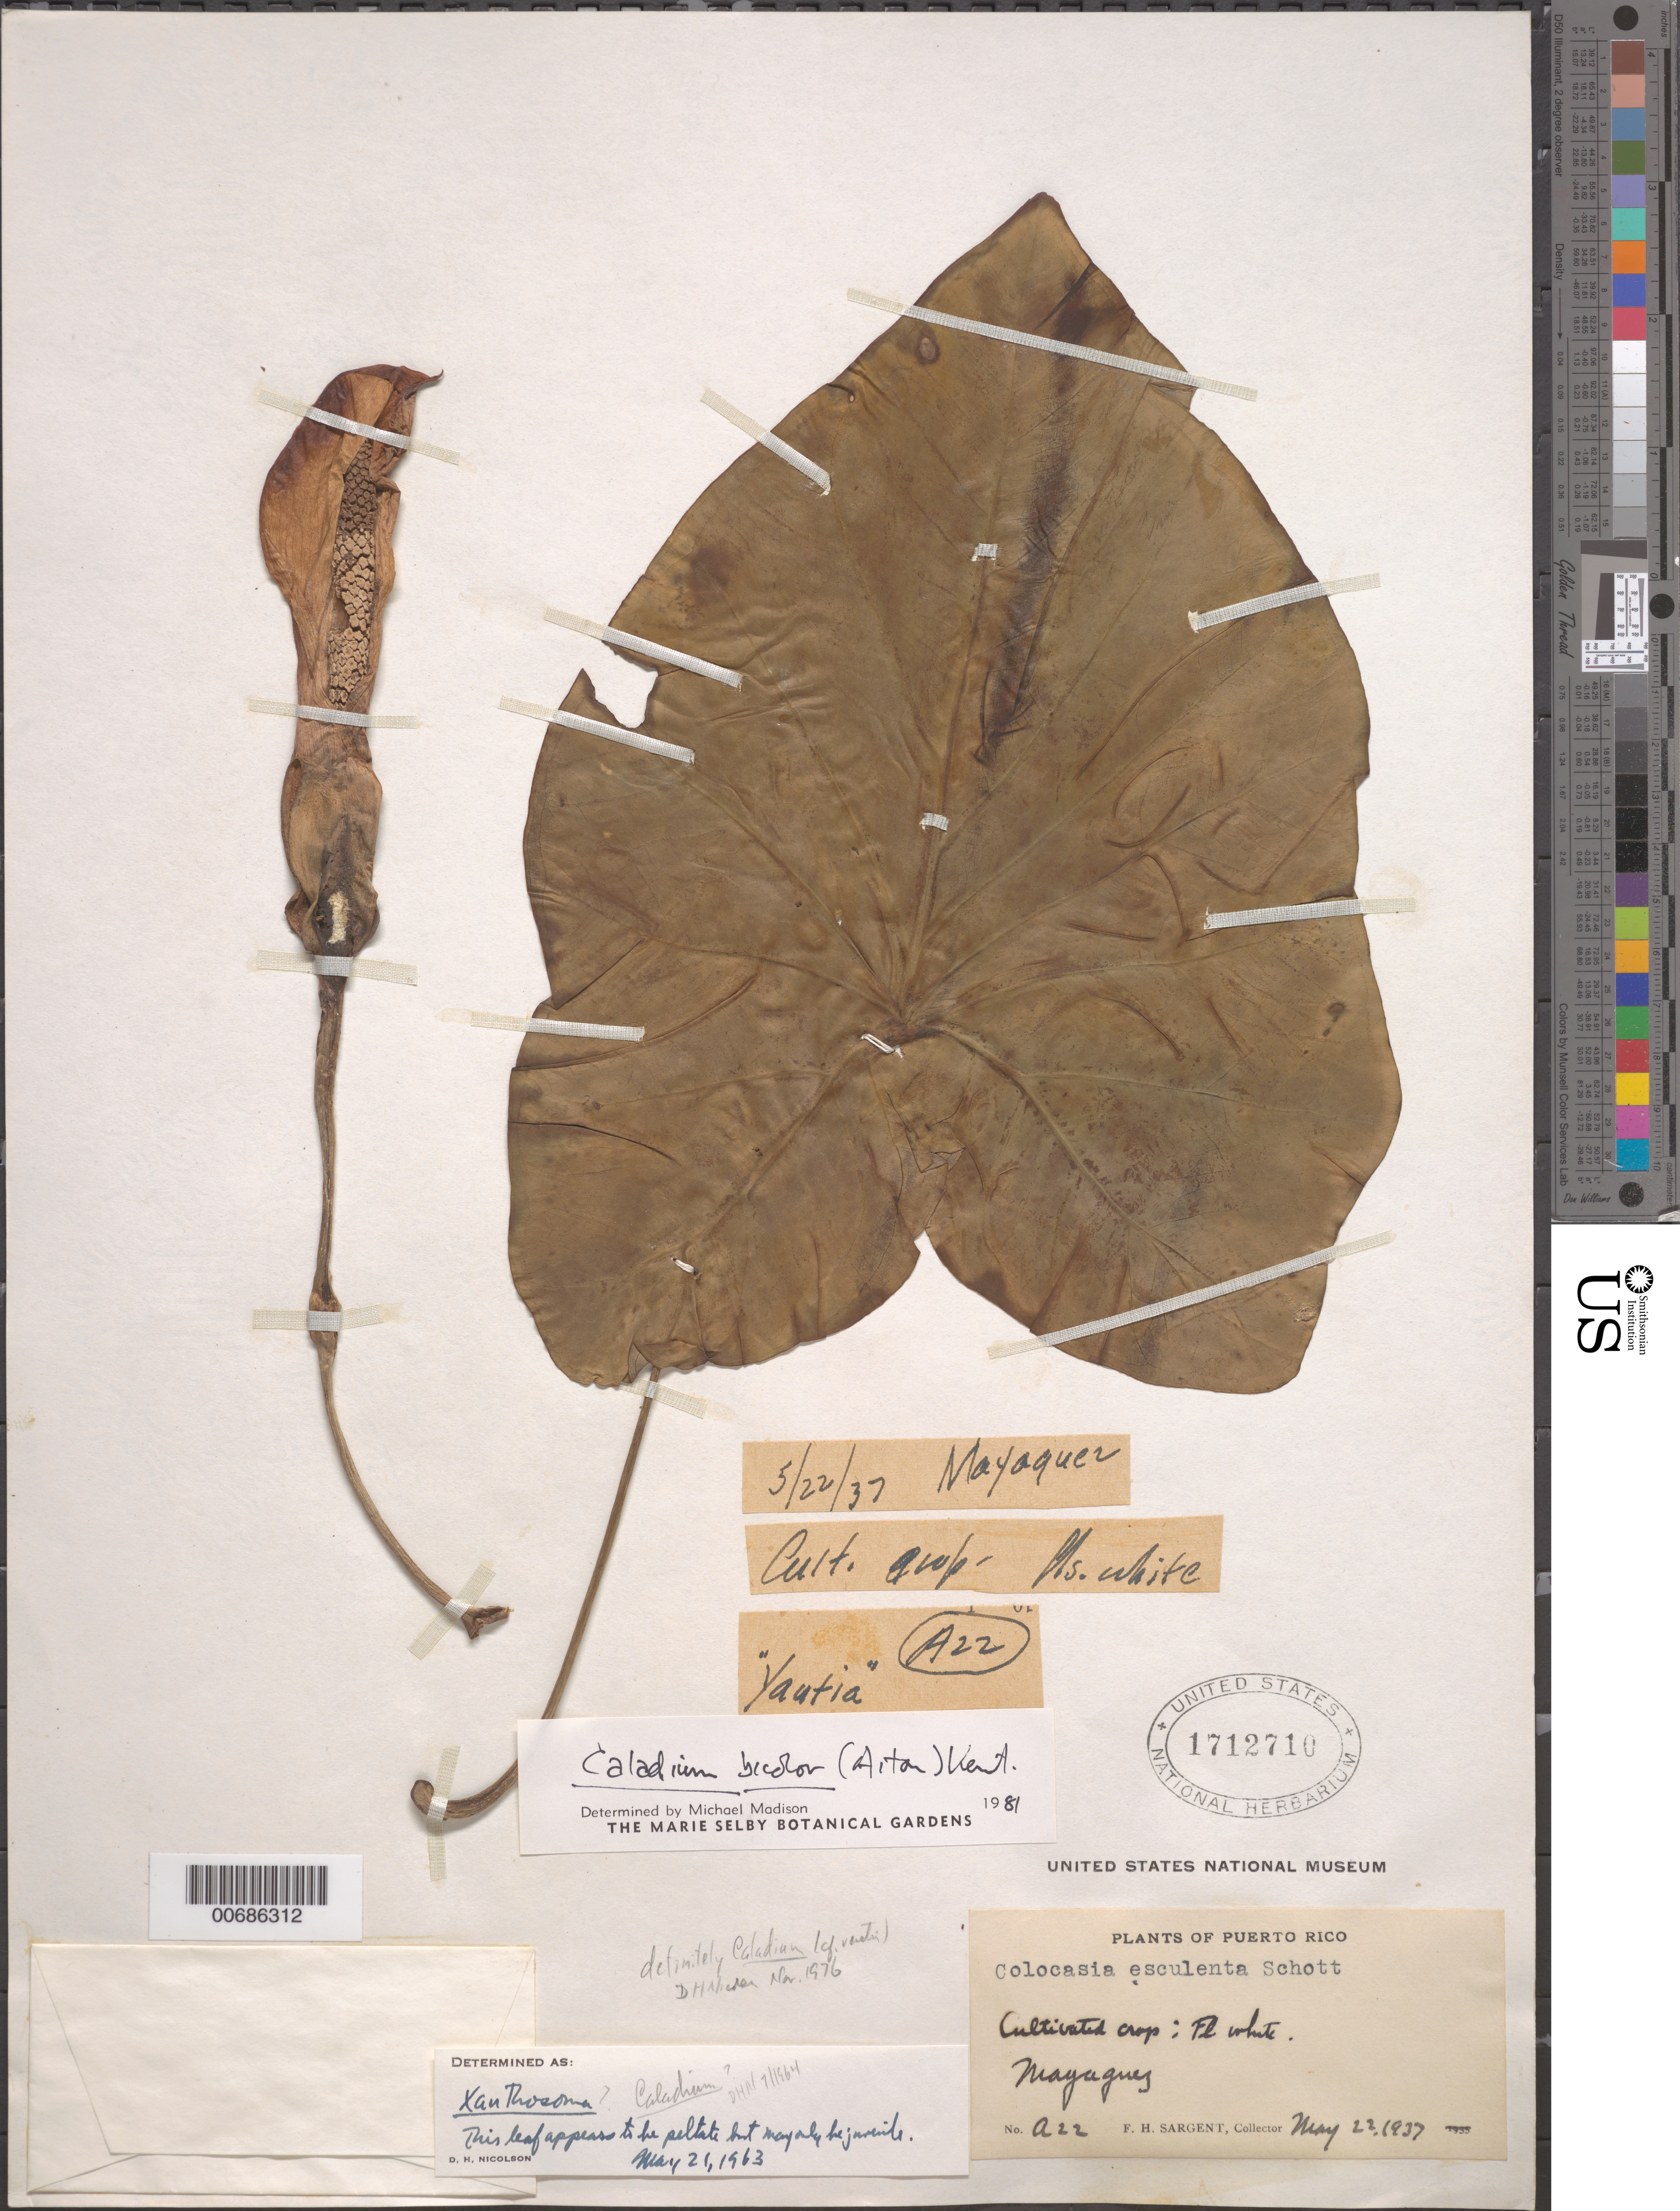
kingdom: Plantae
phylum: Tracheophyta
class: Liliopsida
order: Alismatales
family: Araceae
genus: Caladium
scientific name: Caladium bicolor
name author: (Aiton) Vent.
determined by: Madison, Michael T.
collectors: F. H. Sargent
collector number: A22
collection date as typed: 22 May 1937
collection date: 1937-05-22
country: Puerto Rico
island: Greater Antilles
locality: Mayaguez.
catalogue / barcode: US 1712710